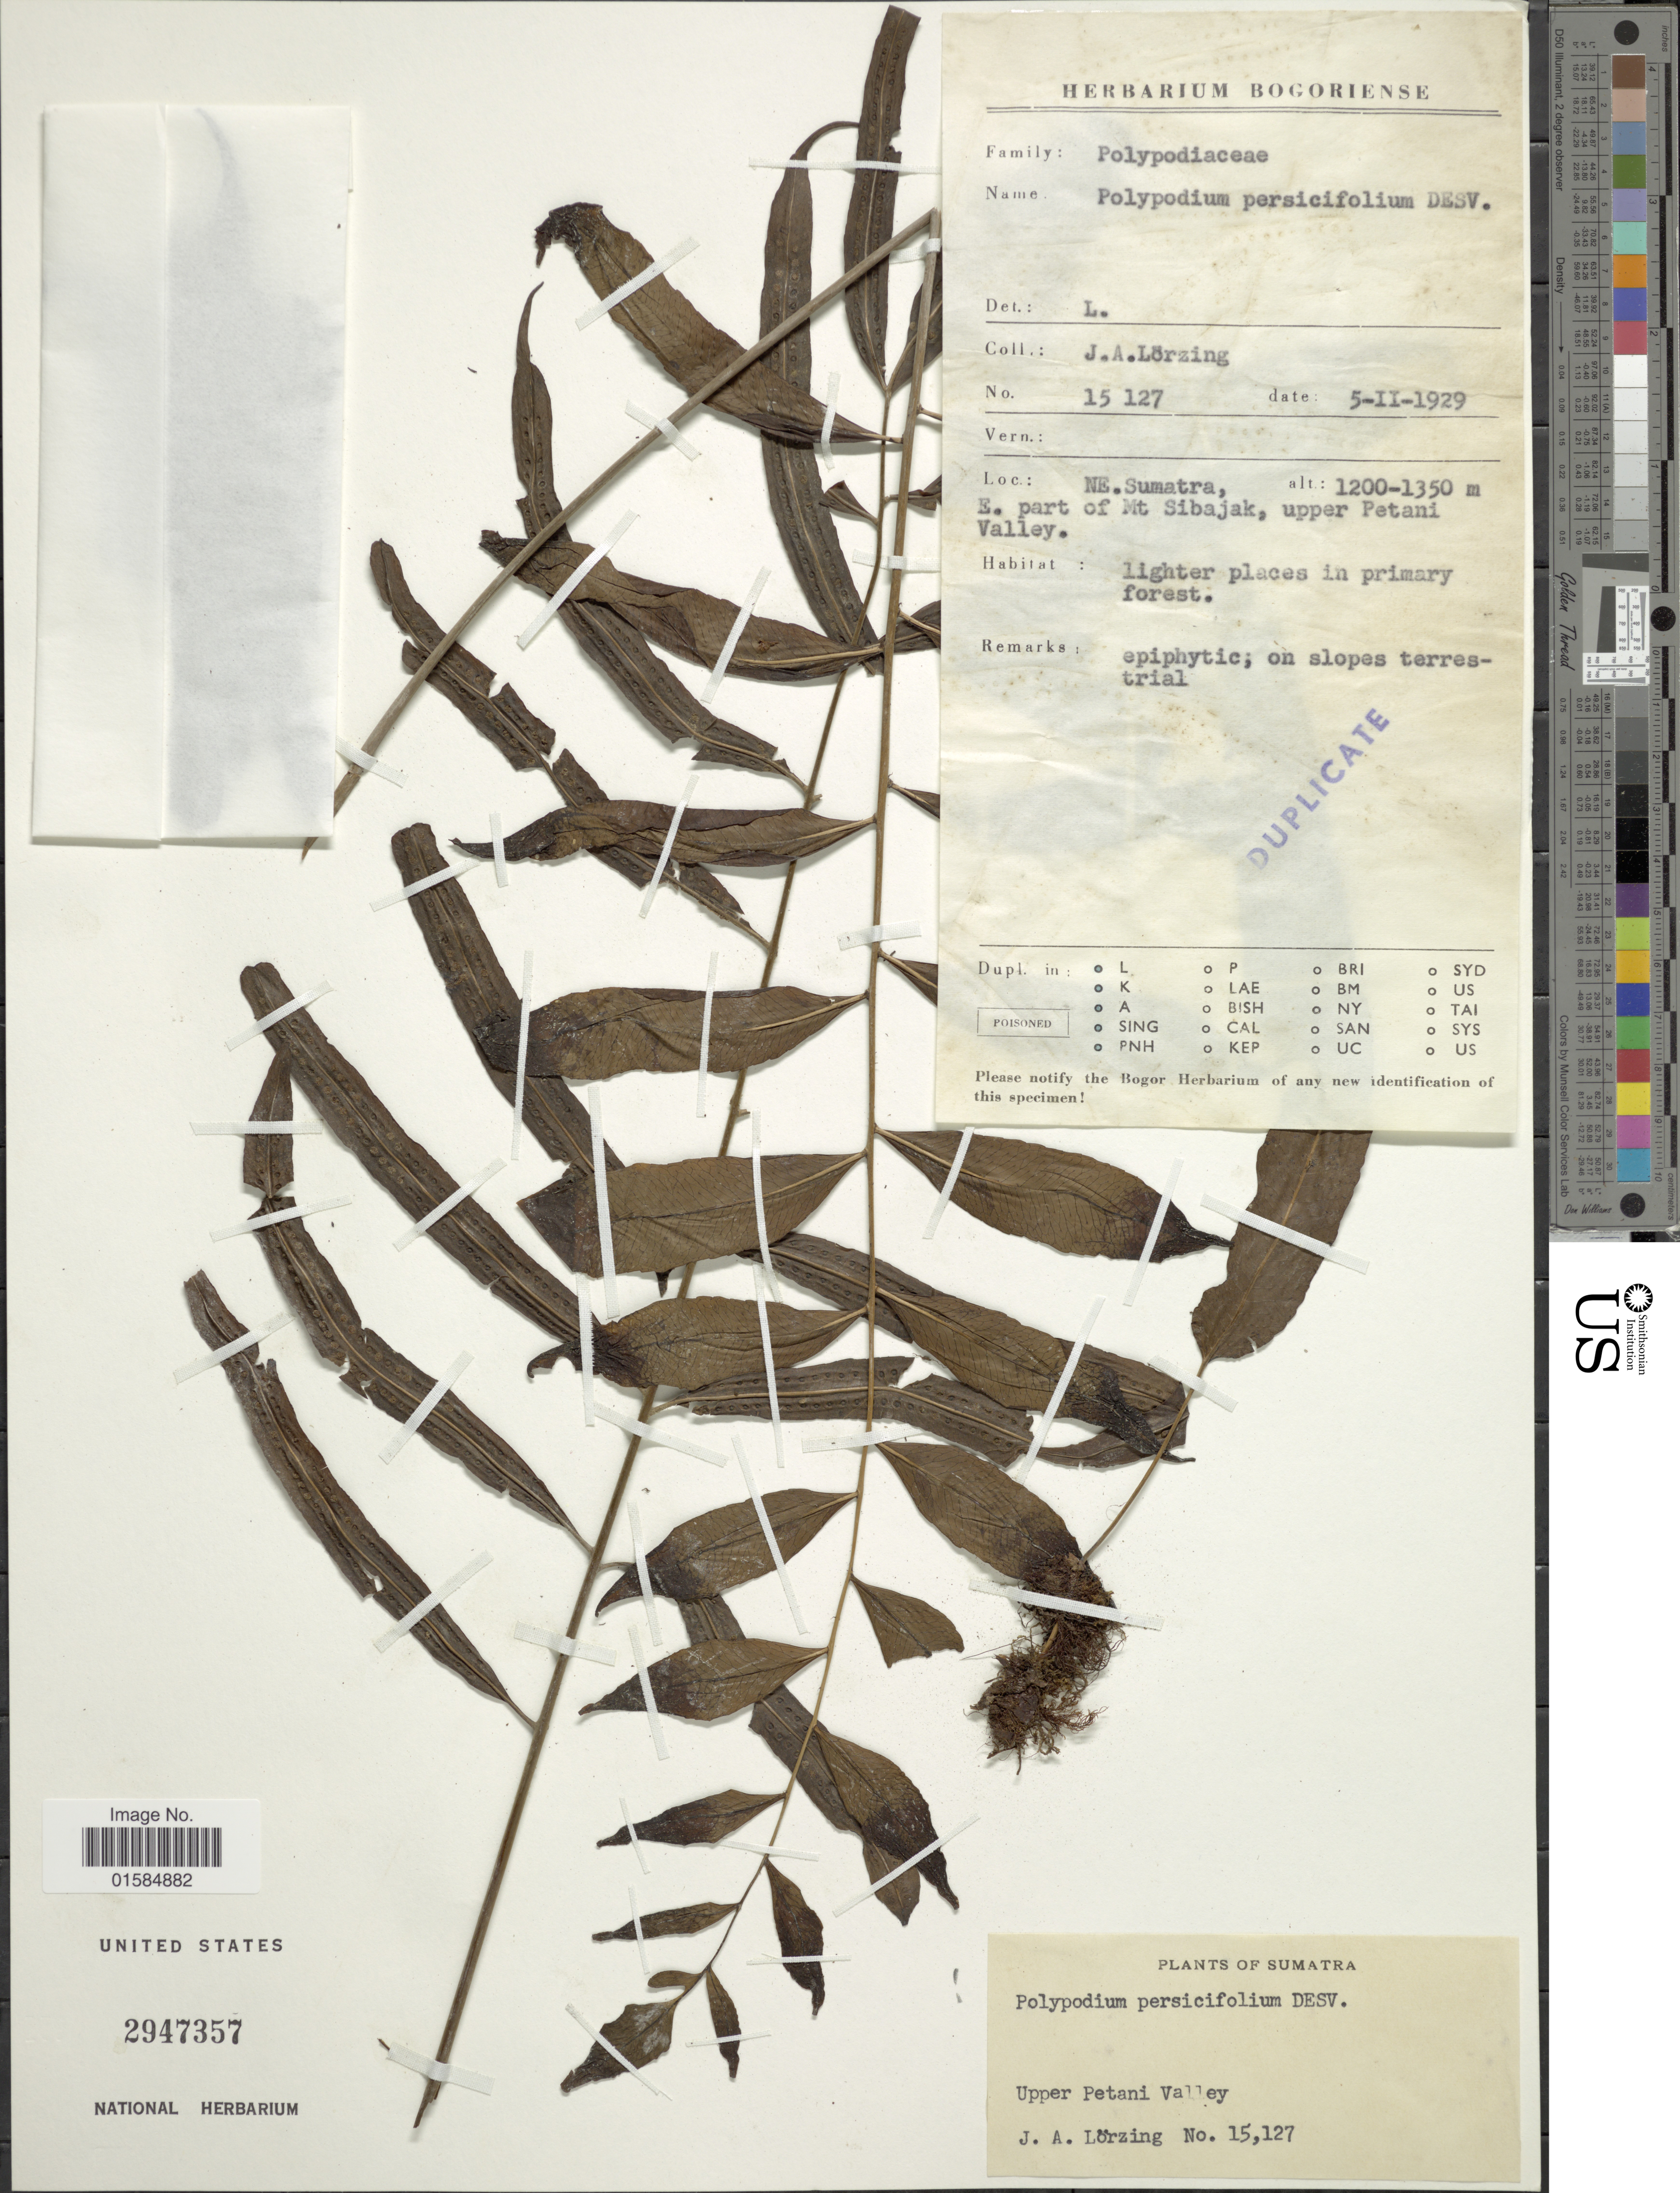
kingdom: Plantae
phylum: Tracheophyta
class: Polypodiopsida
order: Polypodiales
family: Polypodiaceae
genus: Goniophlebium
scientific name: Goniophlebium persicifolium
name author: (Desv.) Bedd.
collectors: J. Lorzing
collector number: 15127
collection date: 1929-02-05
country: Indonesia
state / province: Sumatra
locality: Upper Petani Valley, N. E. Sumatra, E. part of Mt. Sibajak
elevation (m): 1200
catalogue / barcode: US 2947357